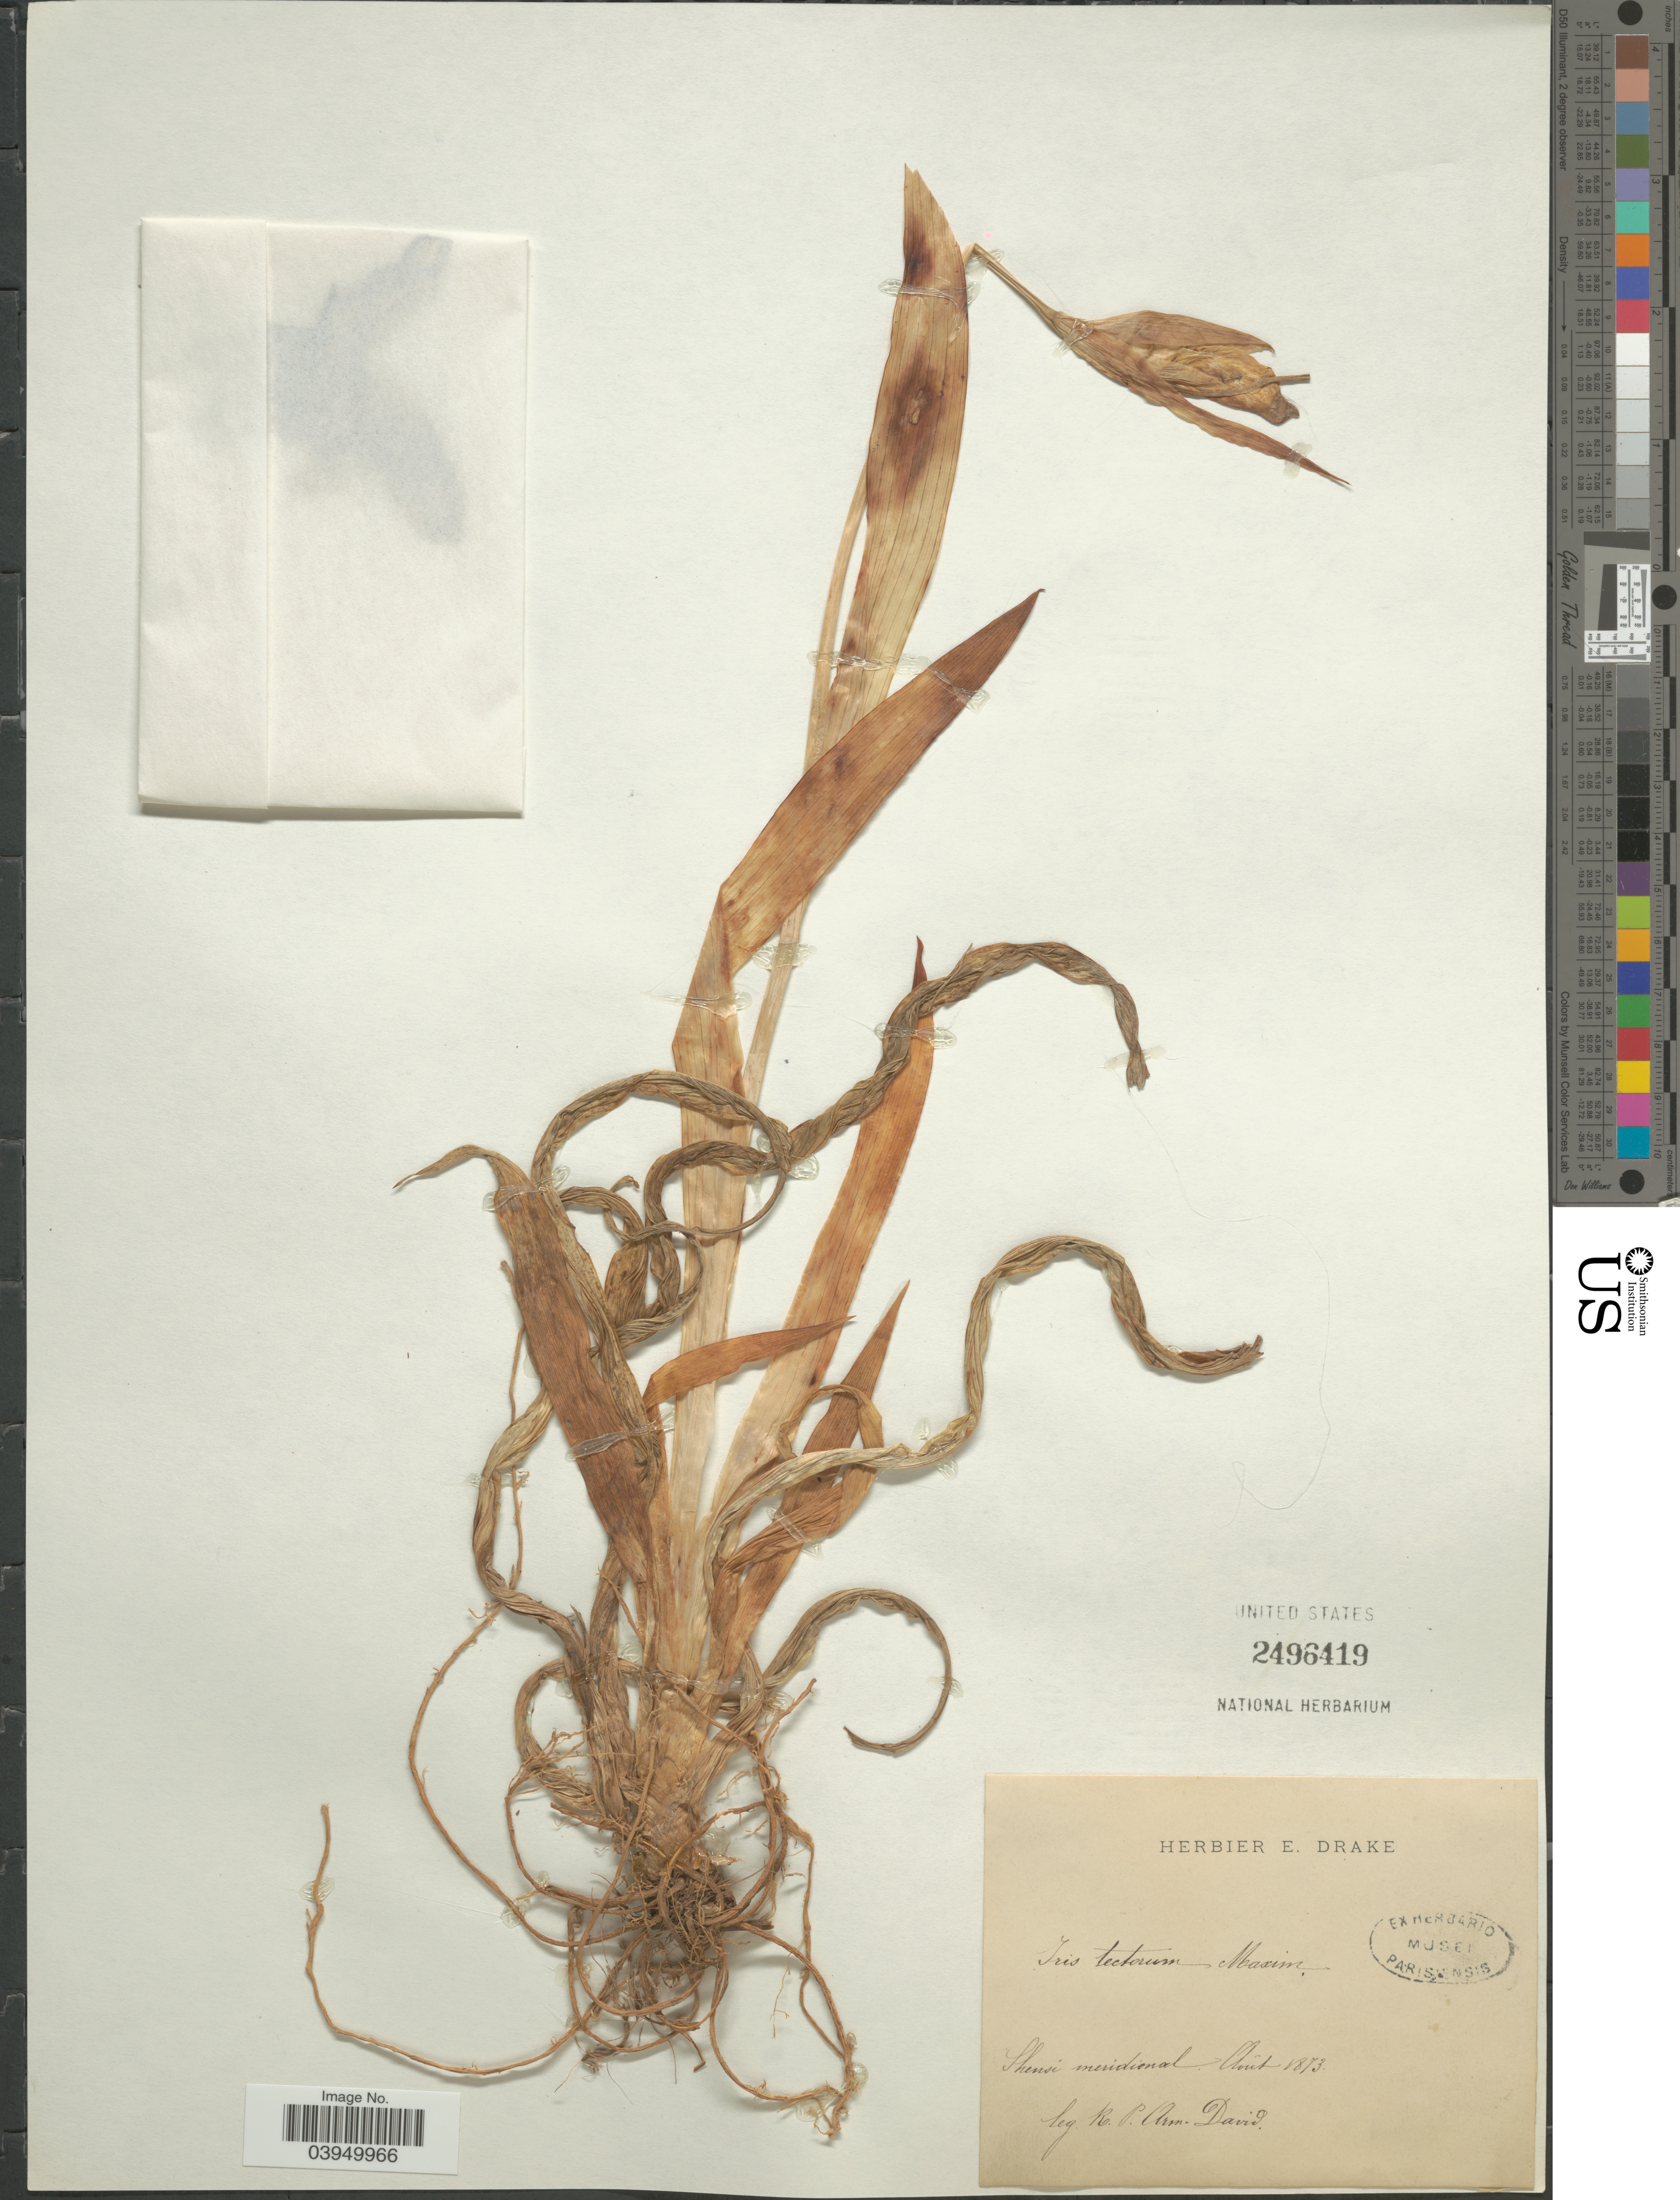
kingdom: Plantae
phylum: Tracheophyta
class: Liliopsida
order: Asparagales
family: Iridaceae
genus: Iris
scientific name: Iris tectorum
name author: Maxim.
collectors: R. David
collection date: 1873-08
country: China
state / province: Shaanxi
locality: Shensi meridional.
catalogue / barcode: US 2496419